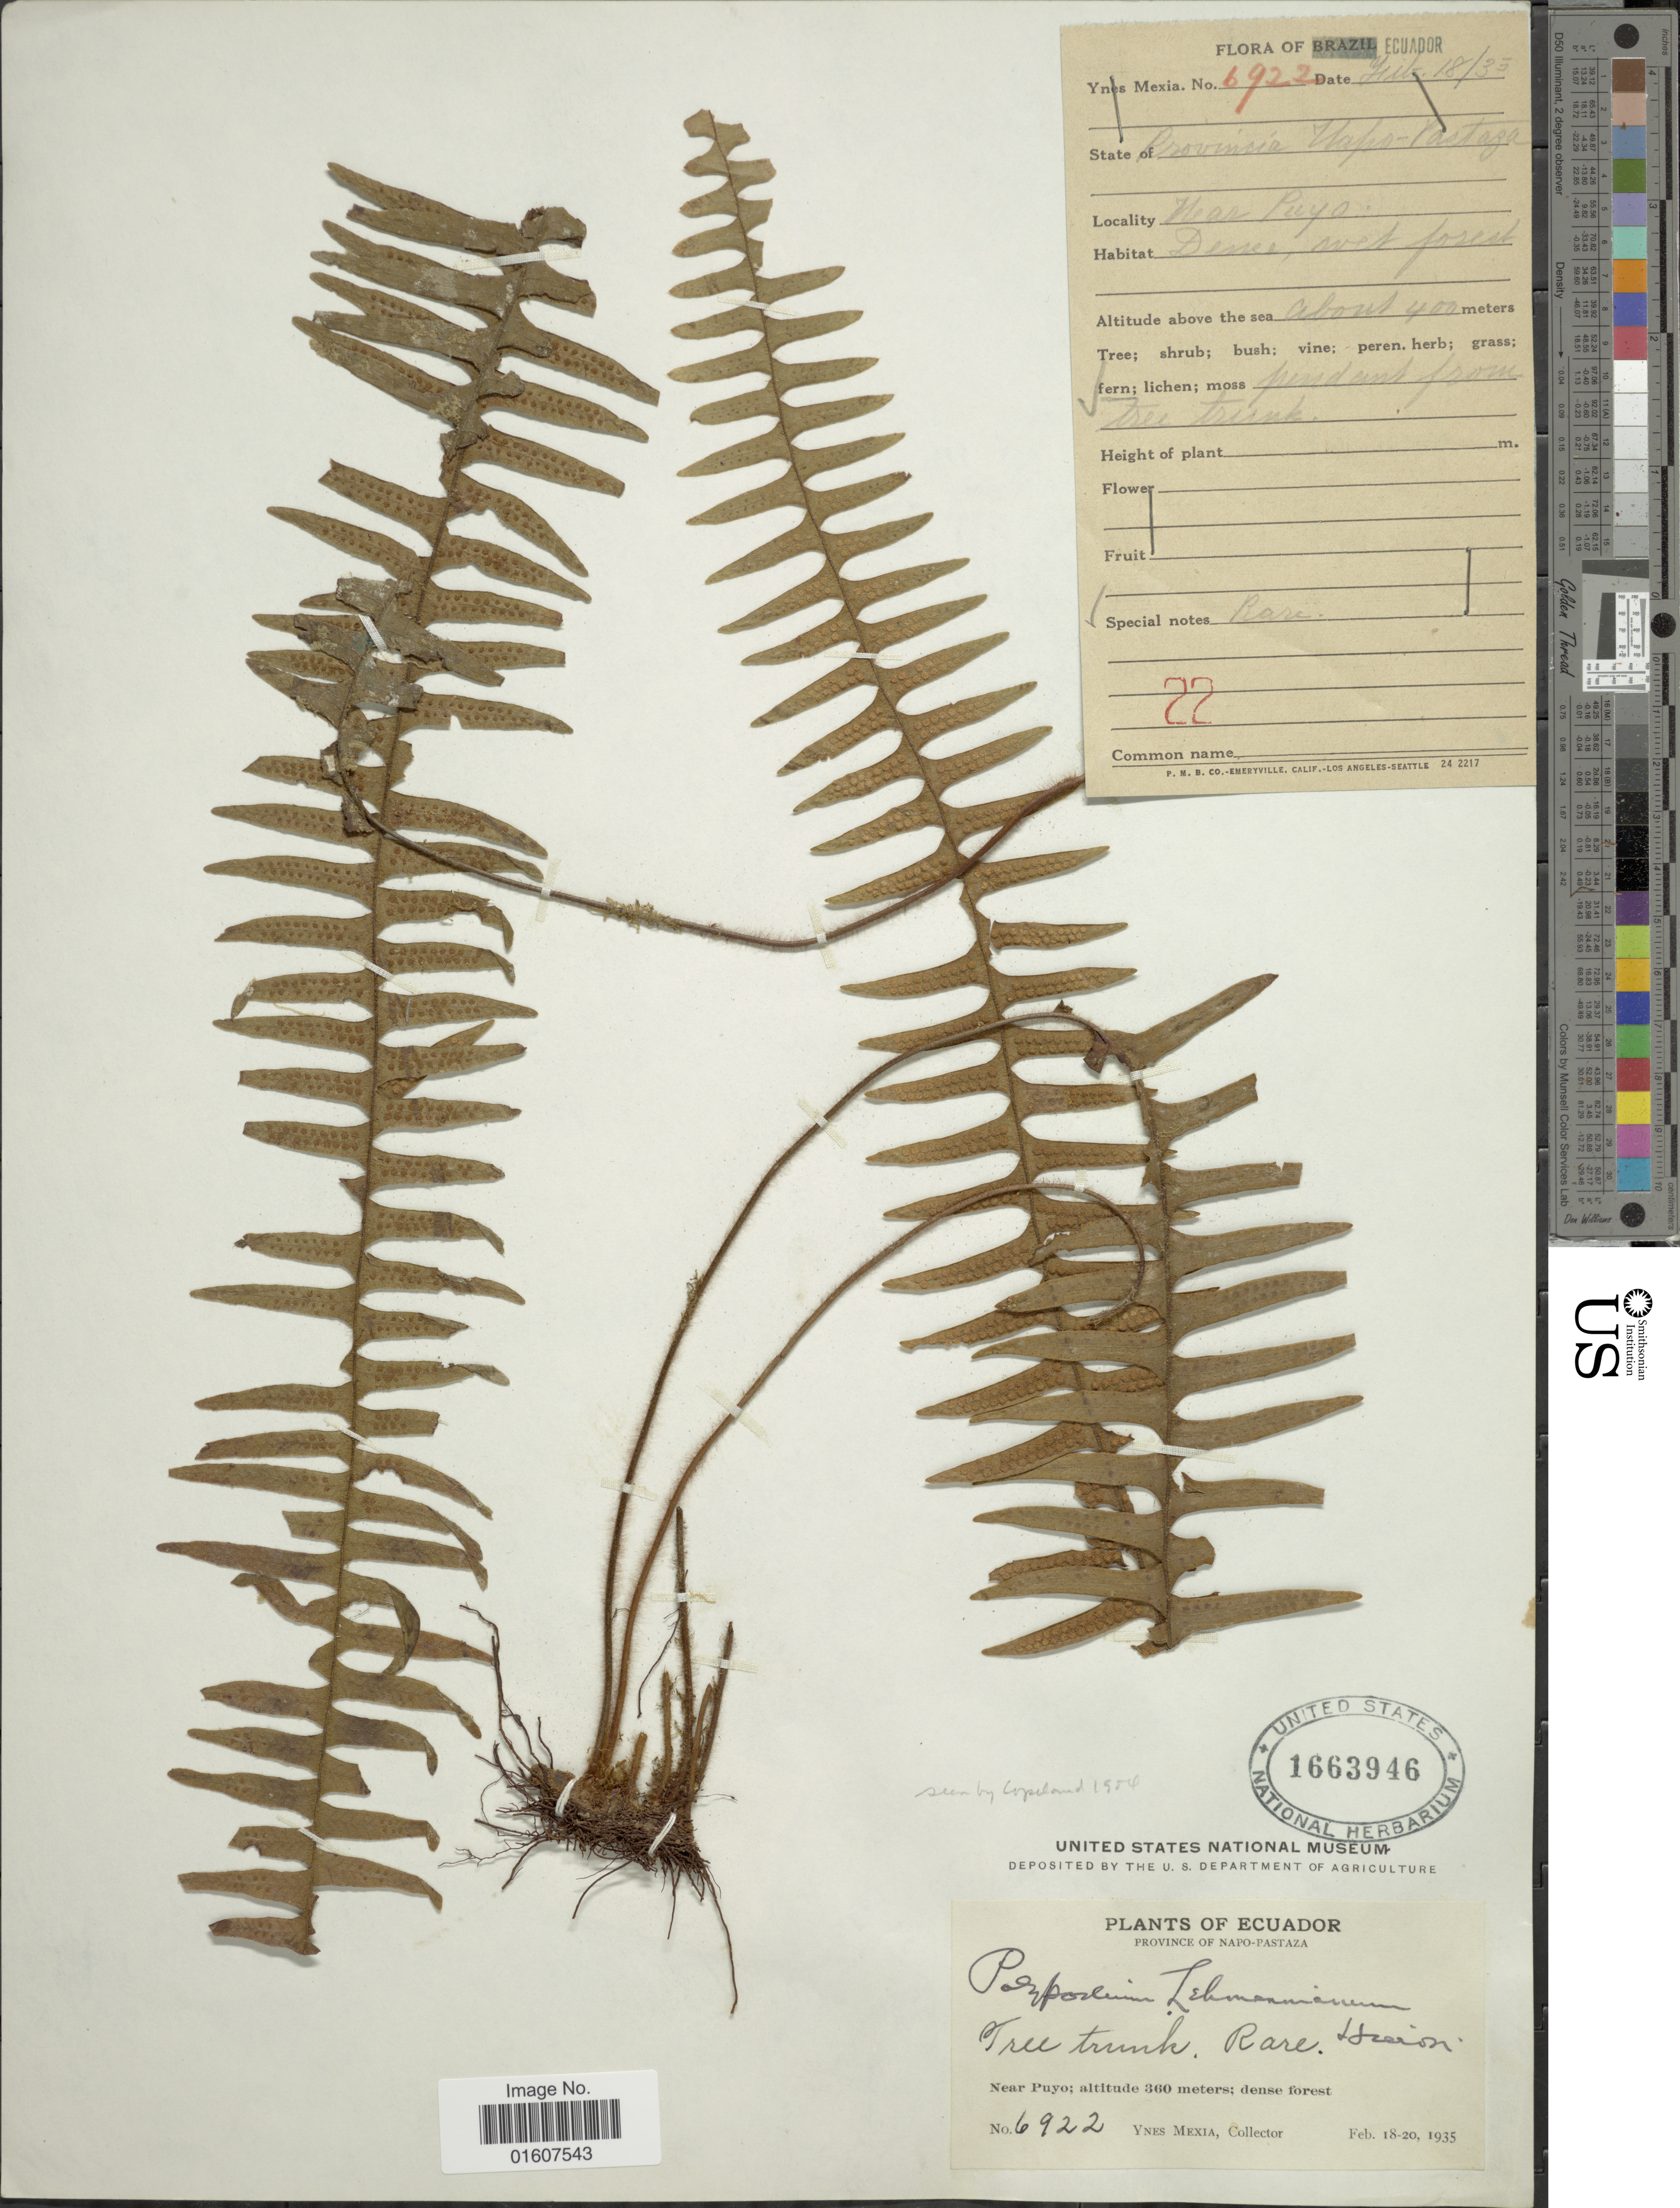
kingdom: Plantae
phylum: Tracheophyta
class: Polypodiopsida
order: Polypodiales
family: Polypodiaceae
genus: Terpsichore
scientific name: Terpsichore lehmanniana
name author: (Hieron.) A.R. Sm.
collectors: Y. Mexia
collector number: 6922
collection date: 1935-02-18/1935-02-20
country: Ecuador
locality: Province of Napo-Pastaza, near Puyo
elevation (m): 360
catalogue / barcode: US 1663946